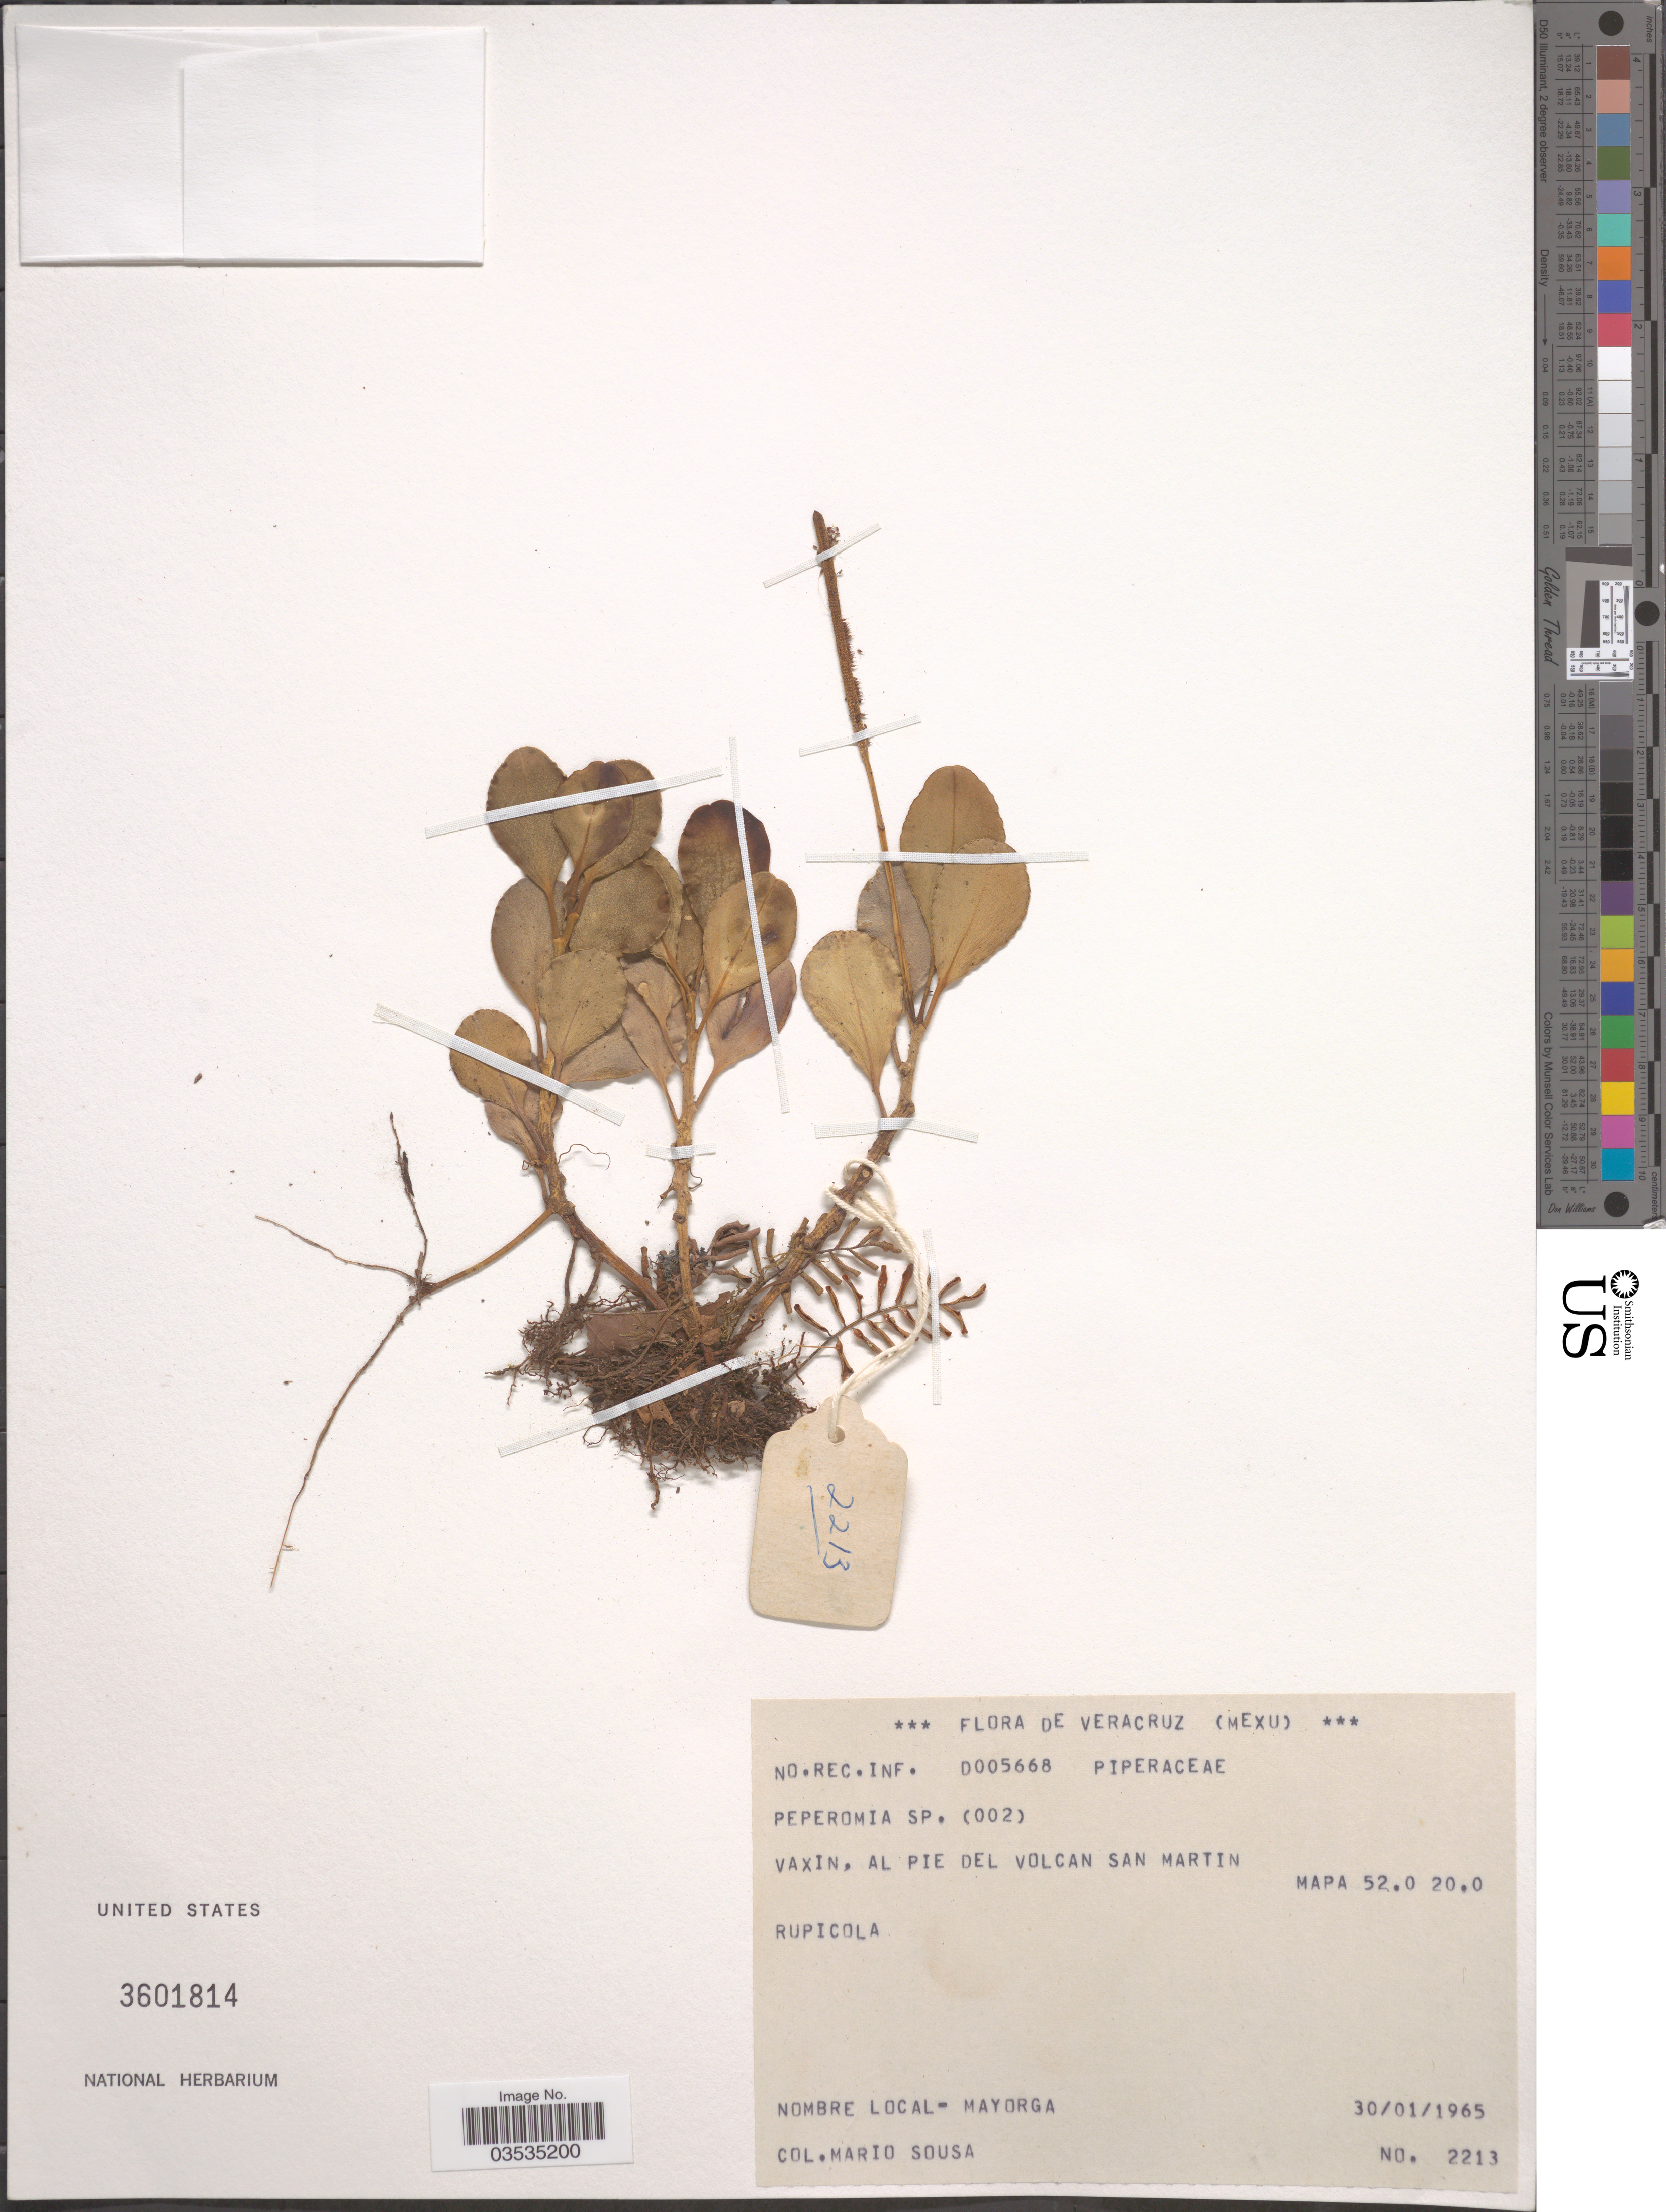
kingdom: Plantae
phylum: Tracheophyta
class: Magnoliopsida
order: Piperales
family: Piperaceae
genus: Peperomia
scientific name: Peperomia sp.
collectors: M. Sousa S.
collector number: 2213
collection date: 1965-01-30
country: Mexico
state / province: Veracruz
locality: Veracruz. Vaxin, al pie del Volcan San Martin. Mapa 52.0 20.0.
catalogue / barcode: US 3601814